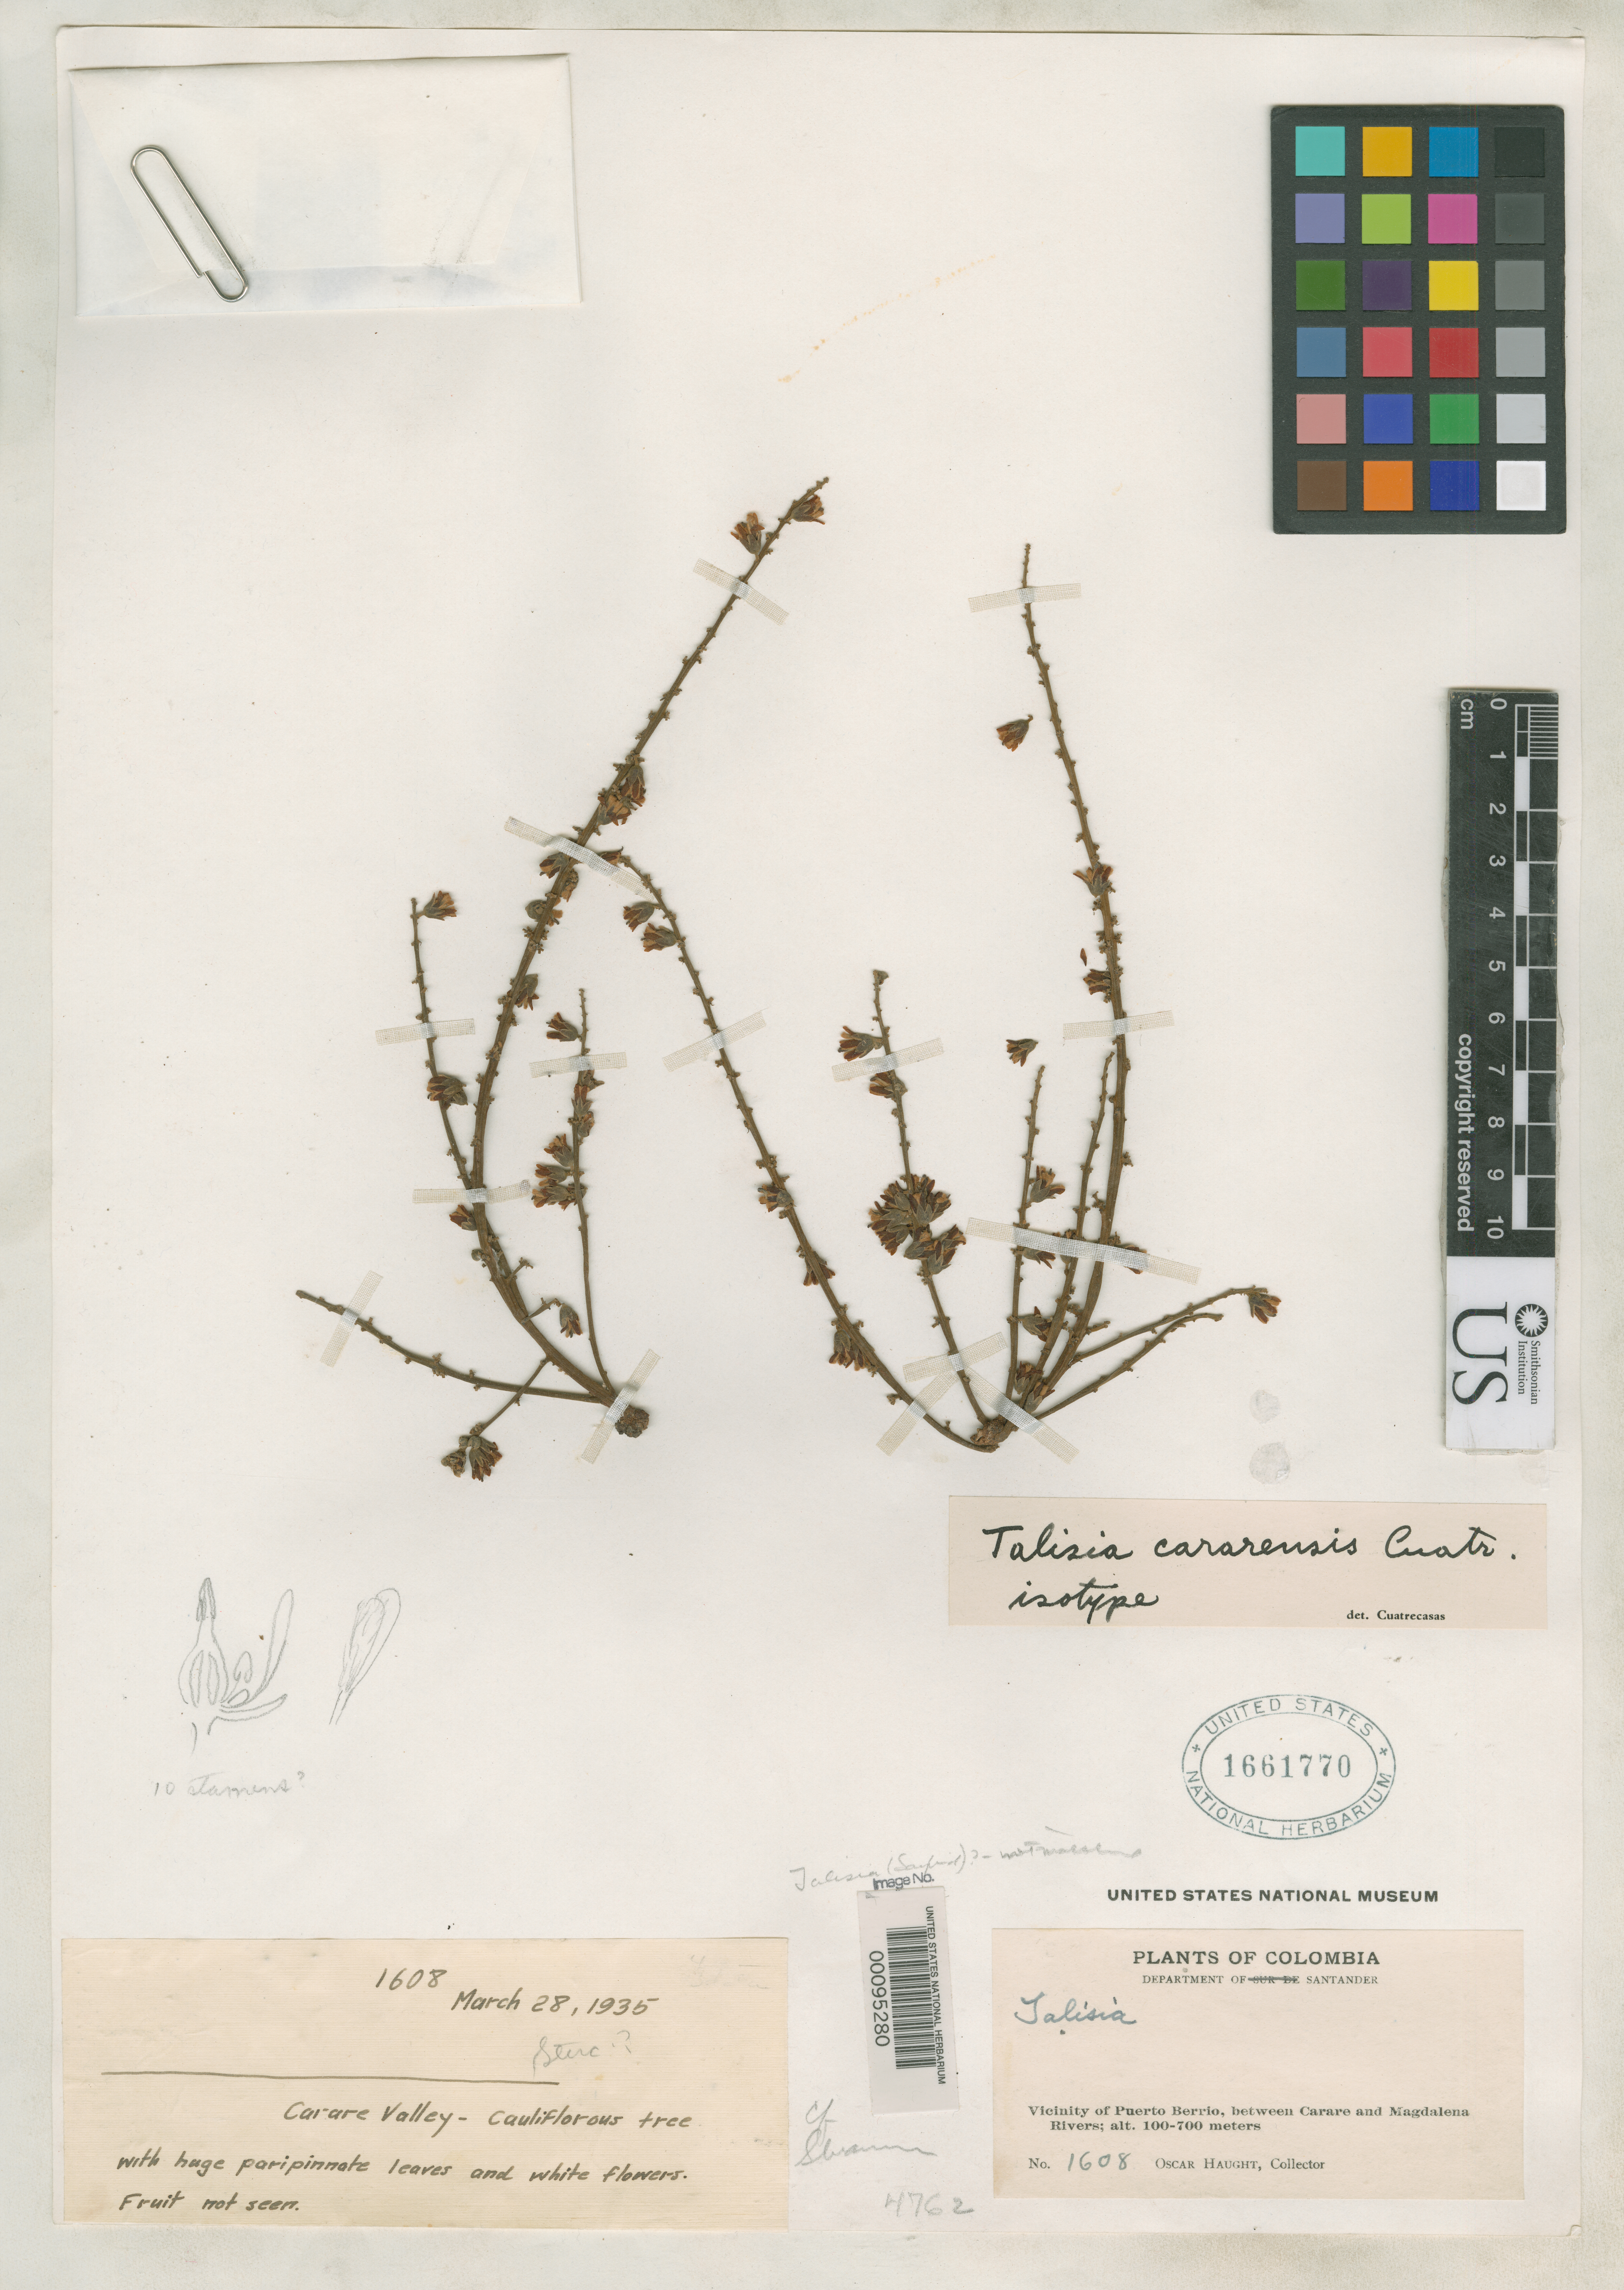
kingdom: Plantae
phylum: Tracheophyta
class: Magnoliopsida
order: Sapindales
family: Sapindaceae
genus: Talisia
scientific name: Talisia cararensis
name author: Cuatrec.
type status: Isotype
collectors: O. L. Haught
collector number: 1608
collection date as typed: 28 Mar 1935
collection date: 1935-03-28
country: Colombia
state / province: Santander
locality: Carare Valley, near Puerto Berrio between Rios Carare and Magdalena.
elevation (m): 100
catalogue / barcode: US 1661770